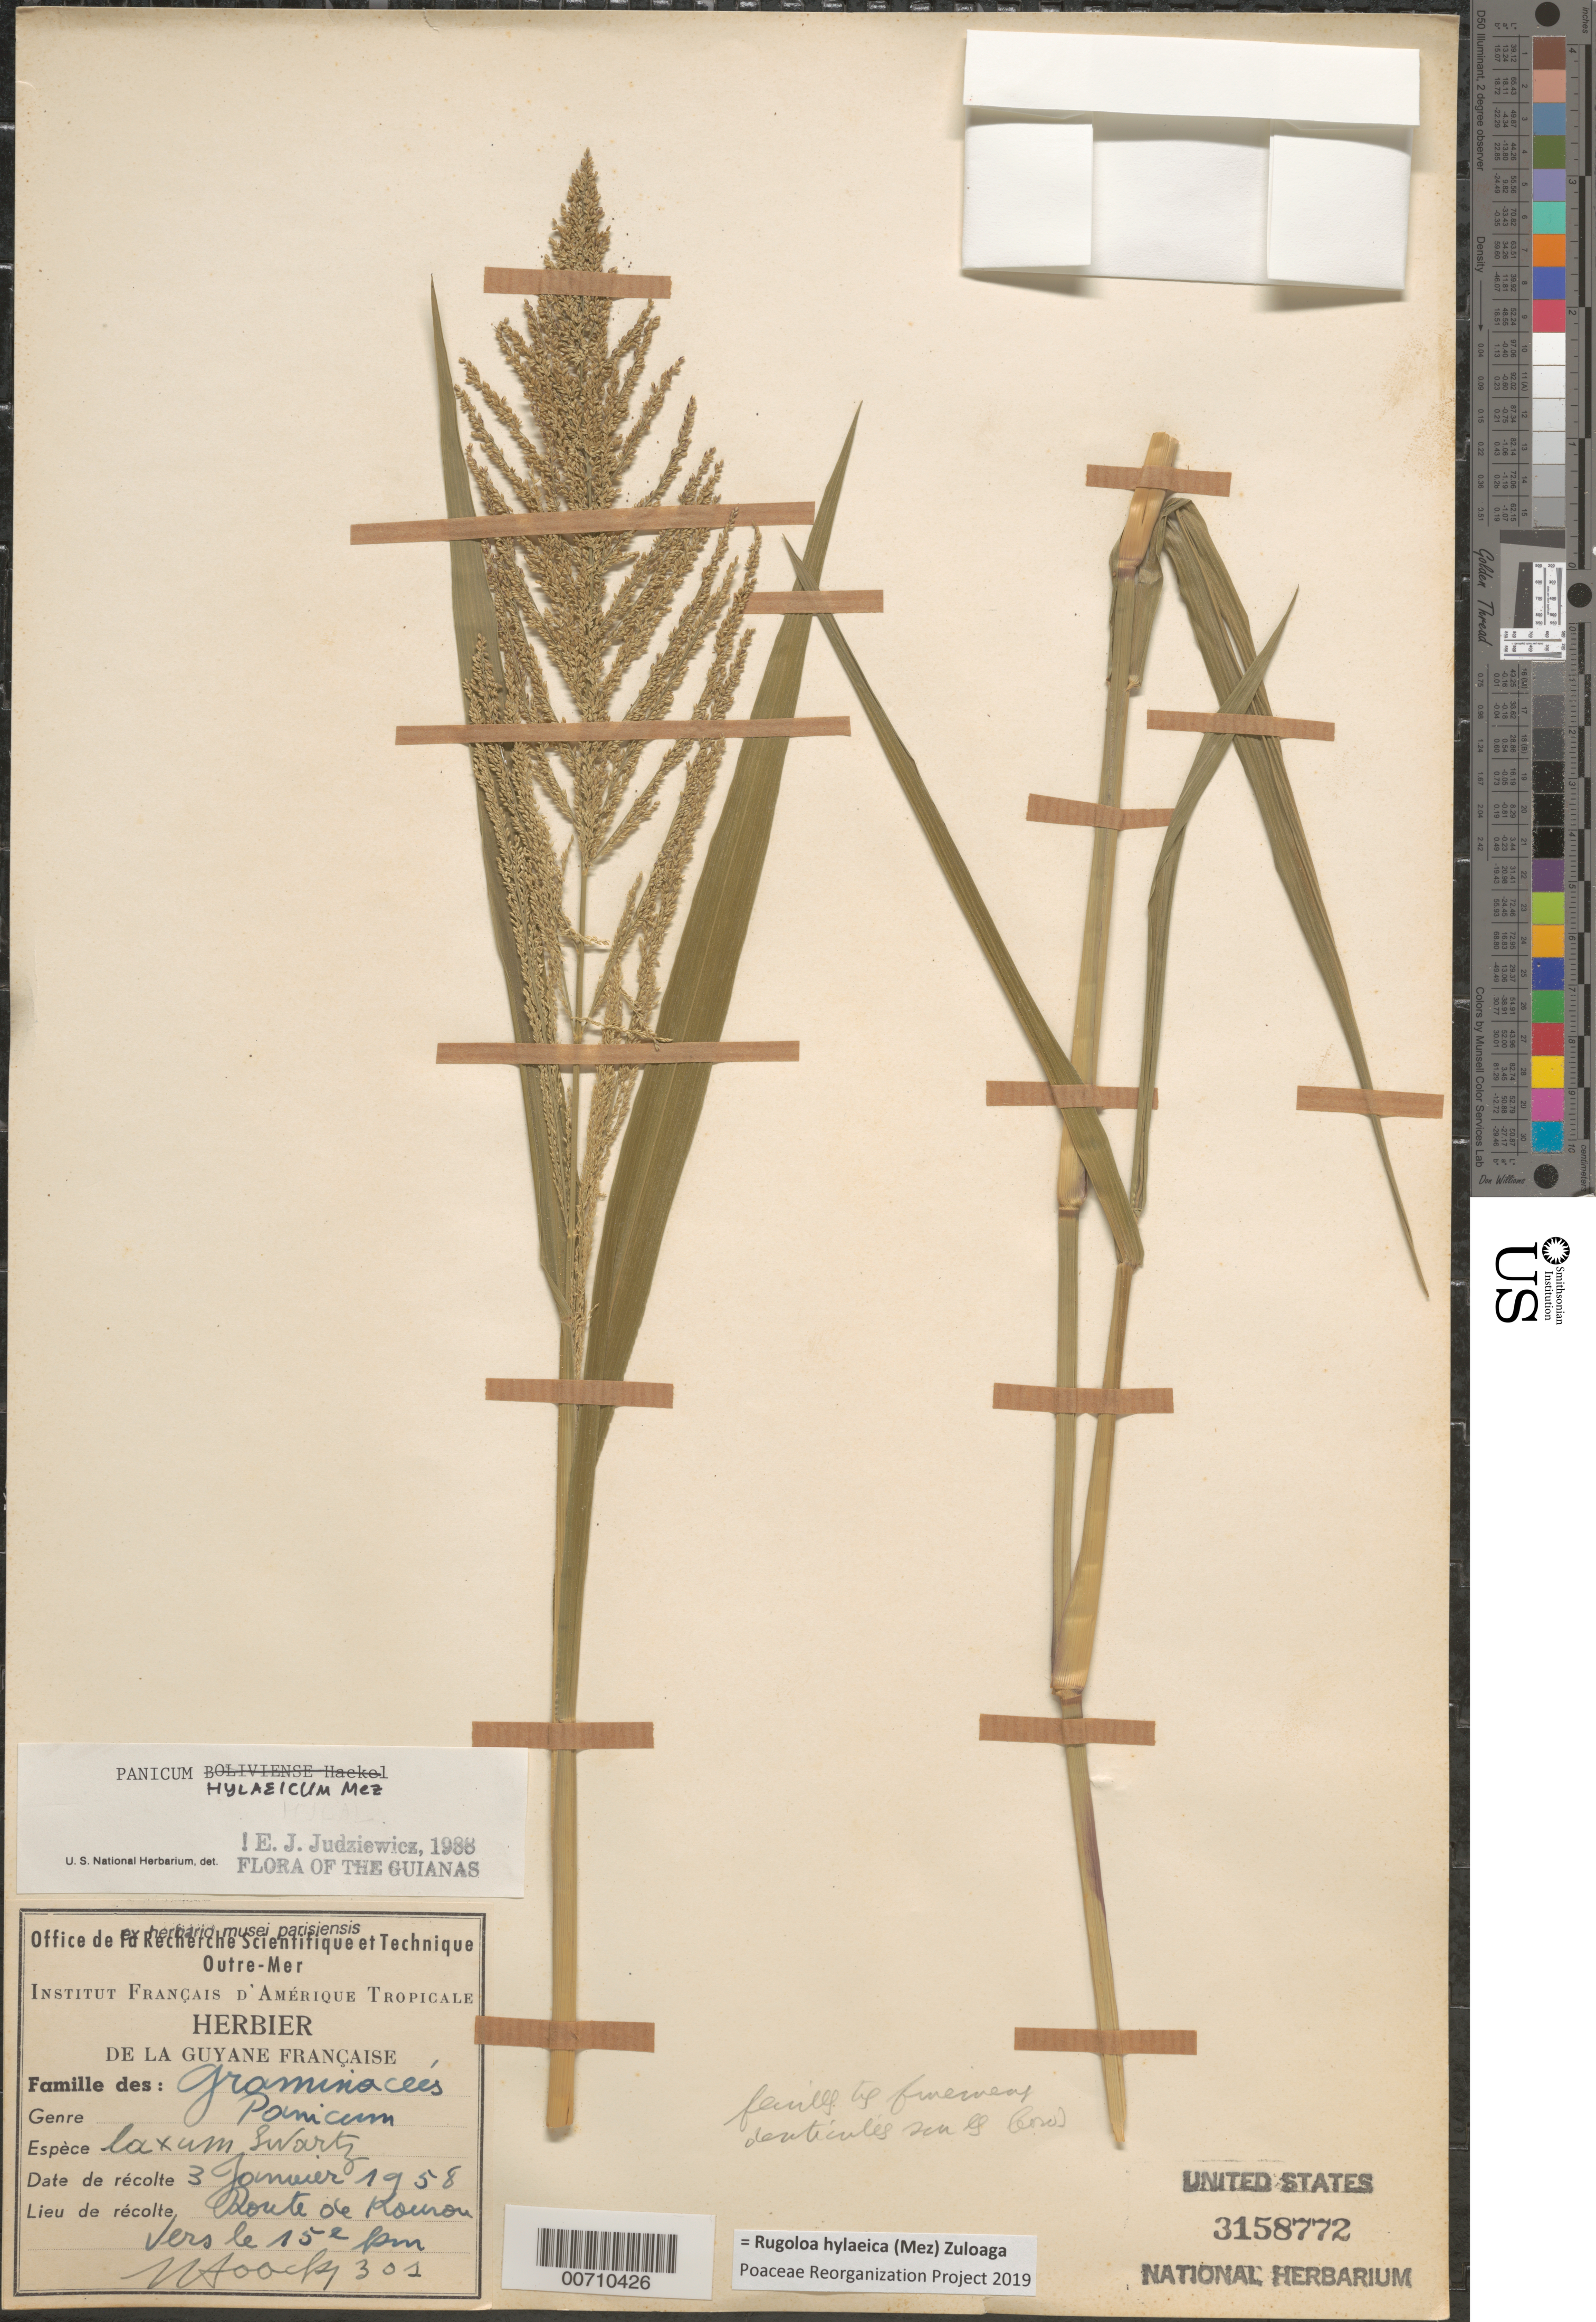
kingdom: Plantae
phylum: Tracheophyta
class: Liliopsida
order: Poales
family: Poaceae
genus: Panicum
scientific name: Panicum hylaeicum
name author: Mez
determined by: Judziewicz, E. J.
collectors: J. Hoock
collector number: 301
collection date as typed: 3-Jan-58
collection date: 1958-01-03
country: French Guiana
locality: Route de Kourou, vers le km 15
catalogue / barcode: US 3158772